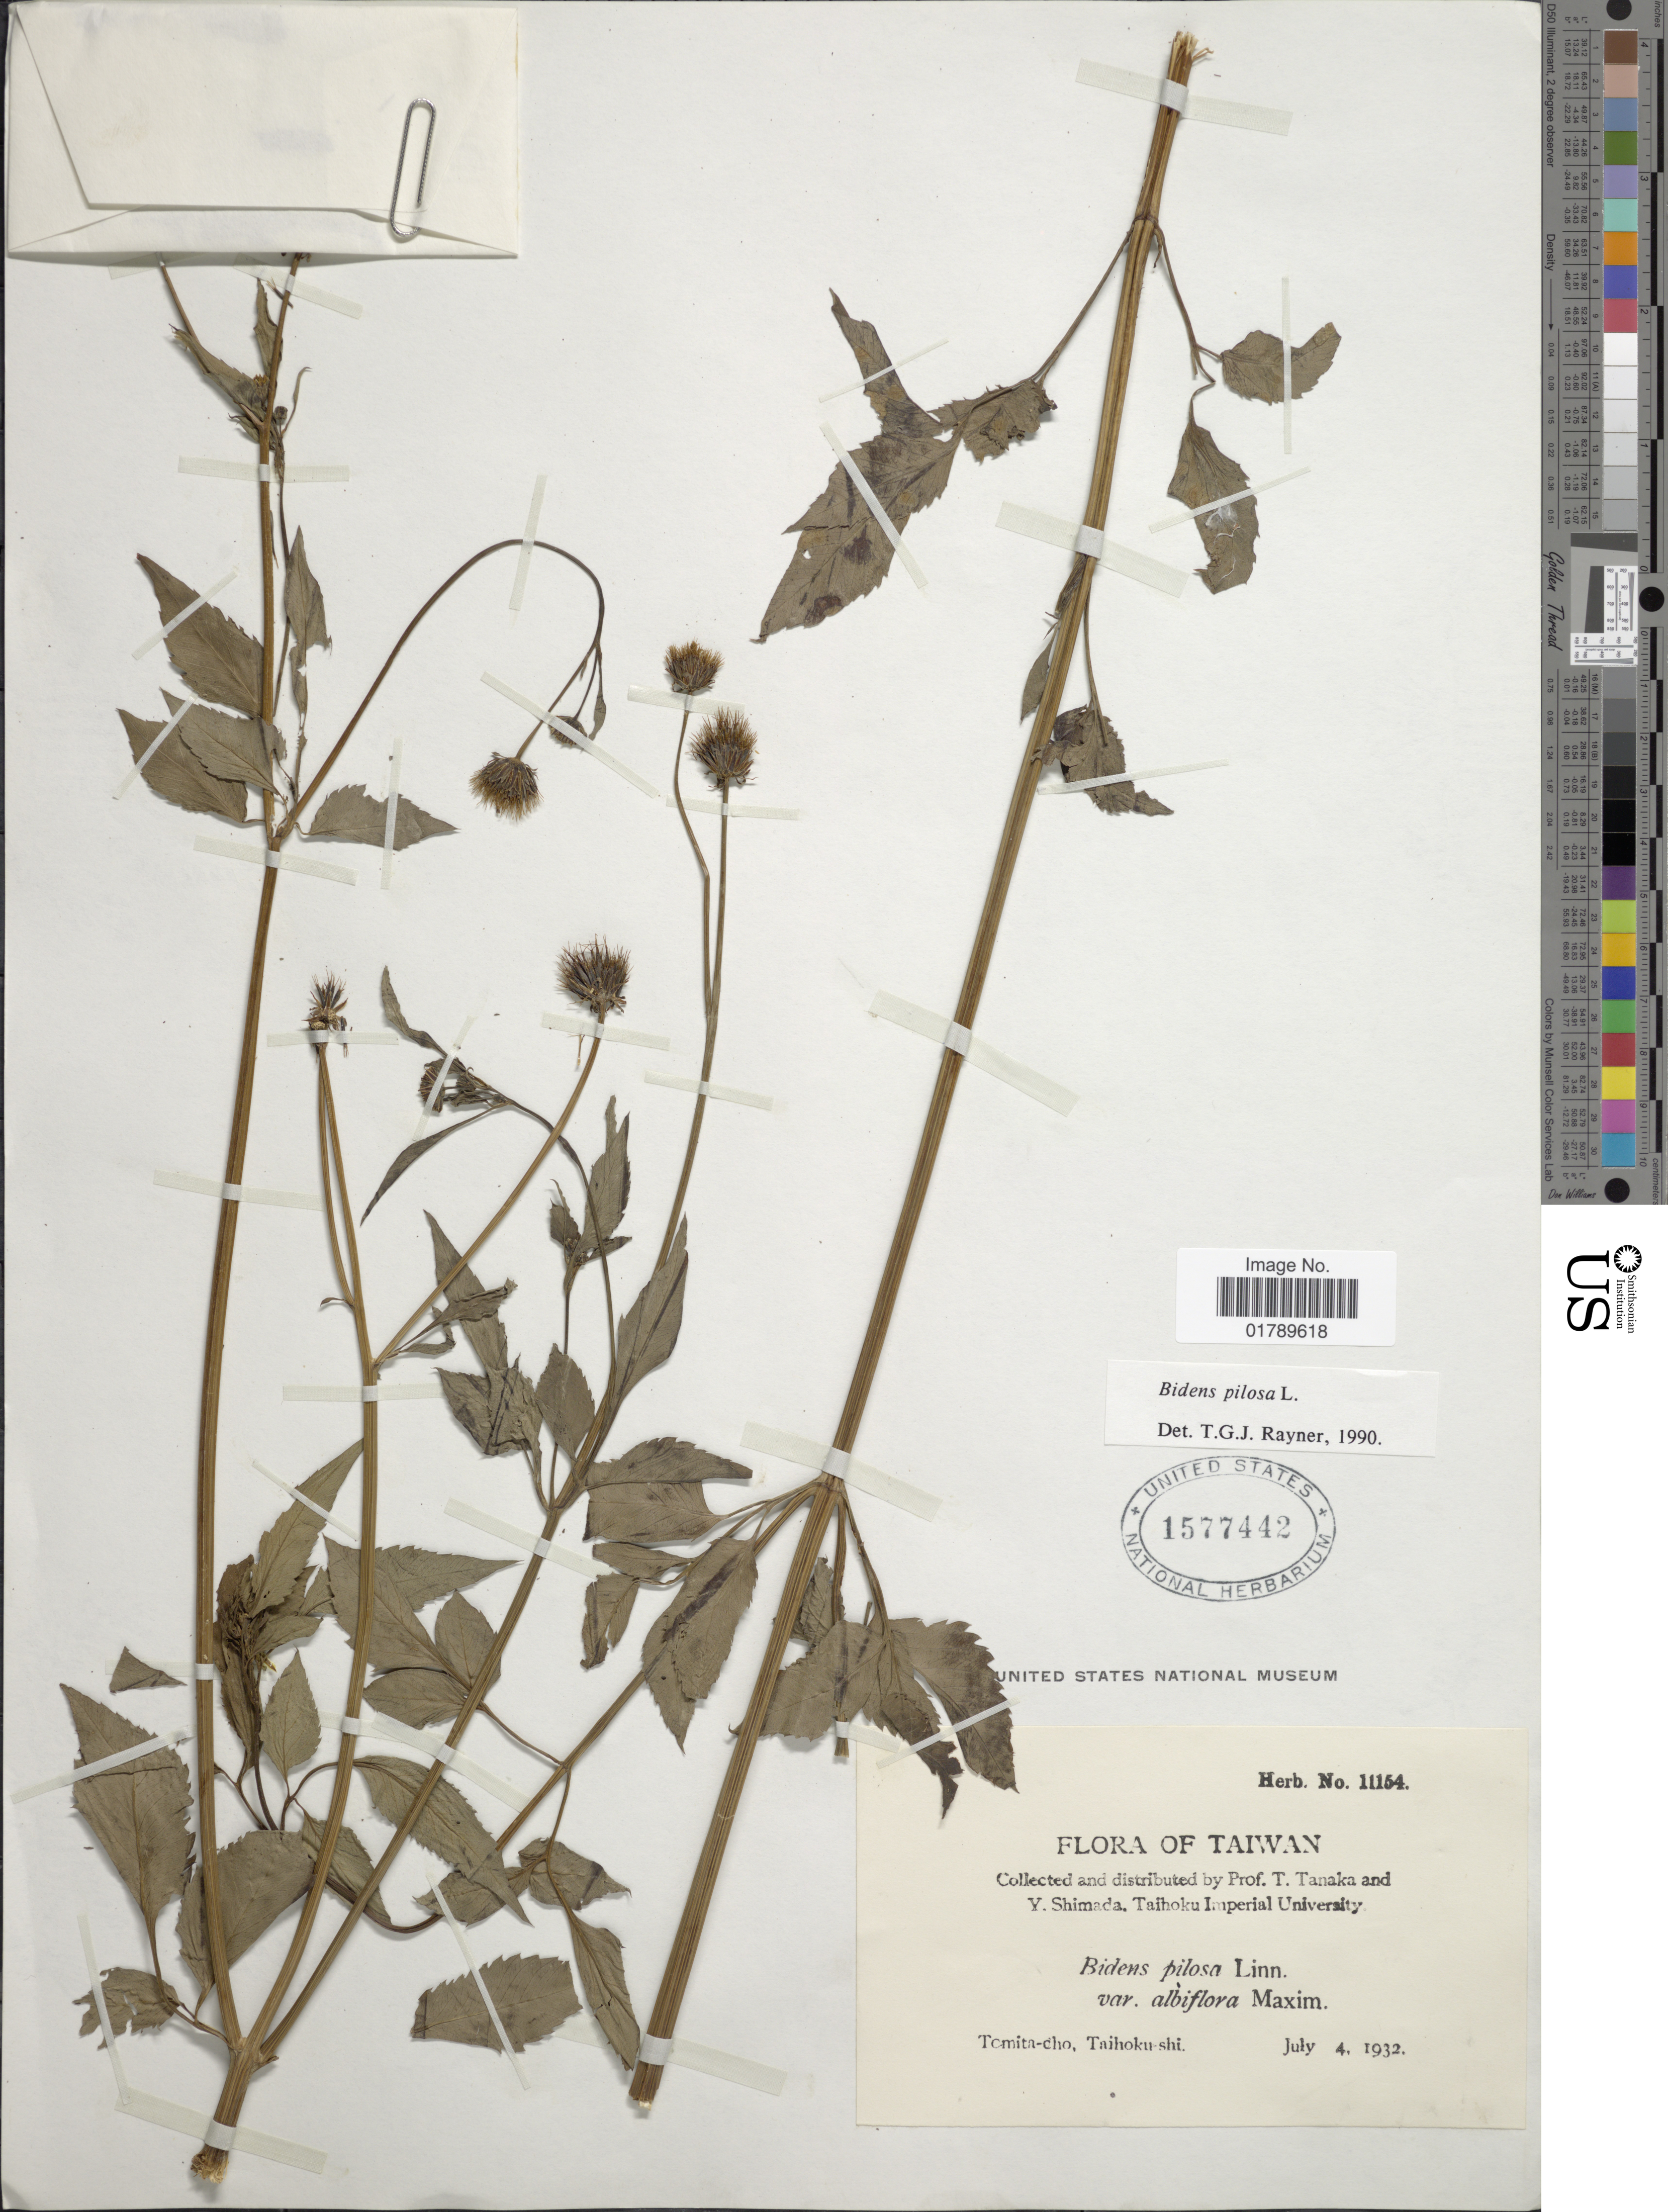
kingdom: Plantae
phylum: Tracheophyta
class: Magnoliopsida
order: Asterales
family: Asteraceae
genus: Bidens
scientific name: Bidens pilosa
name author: L.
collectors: T. Tanaka & Y. Shimada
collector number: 11154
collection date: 1932-07-04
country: Taiwan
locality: Temita-cho, Taihoku-shi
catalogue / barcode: US 1577442